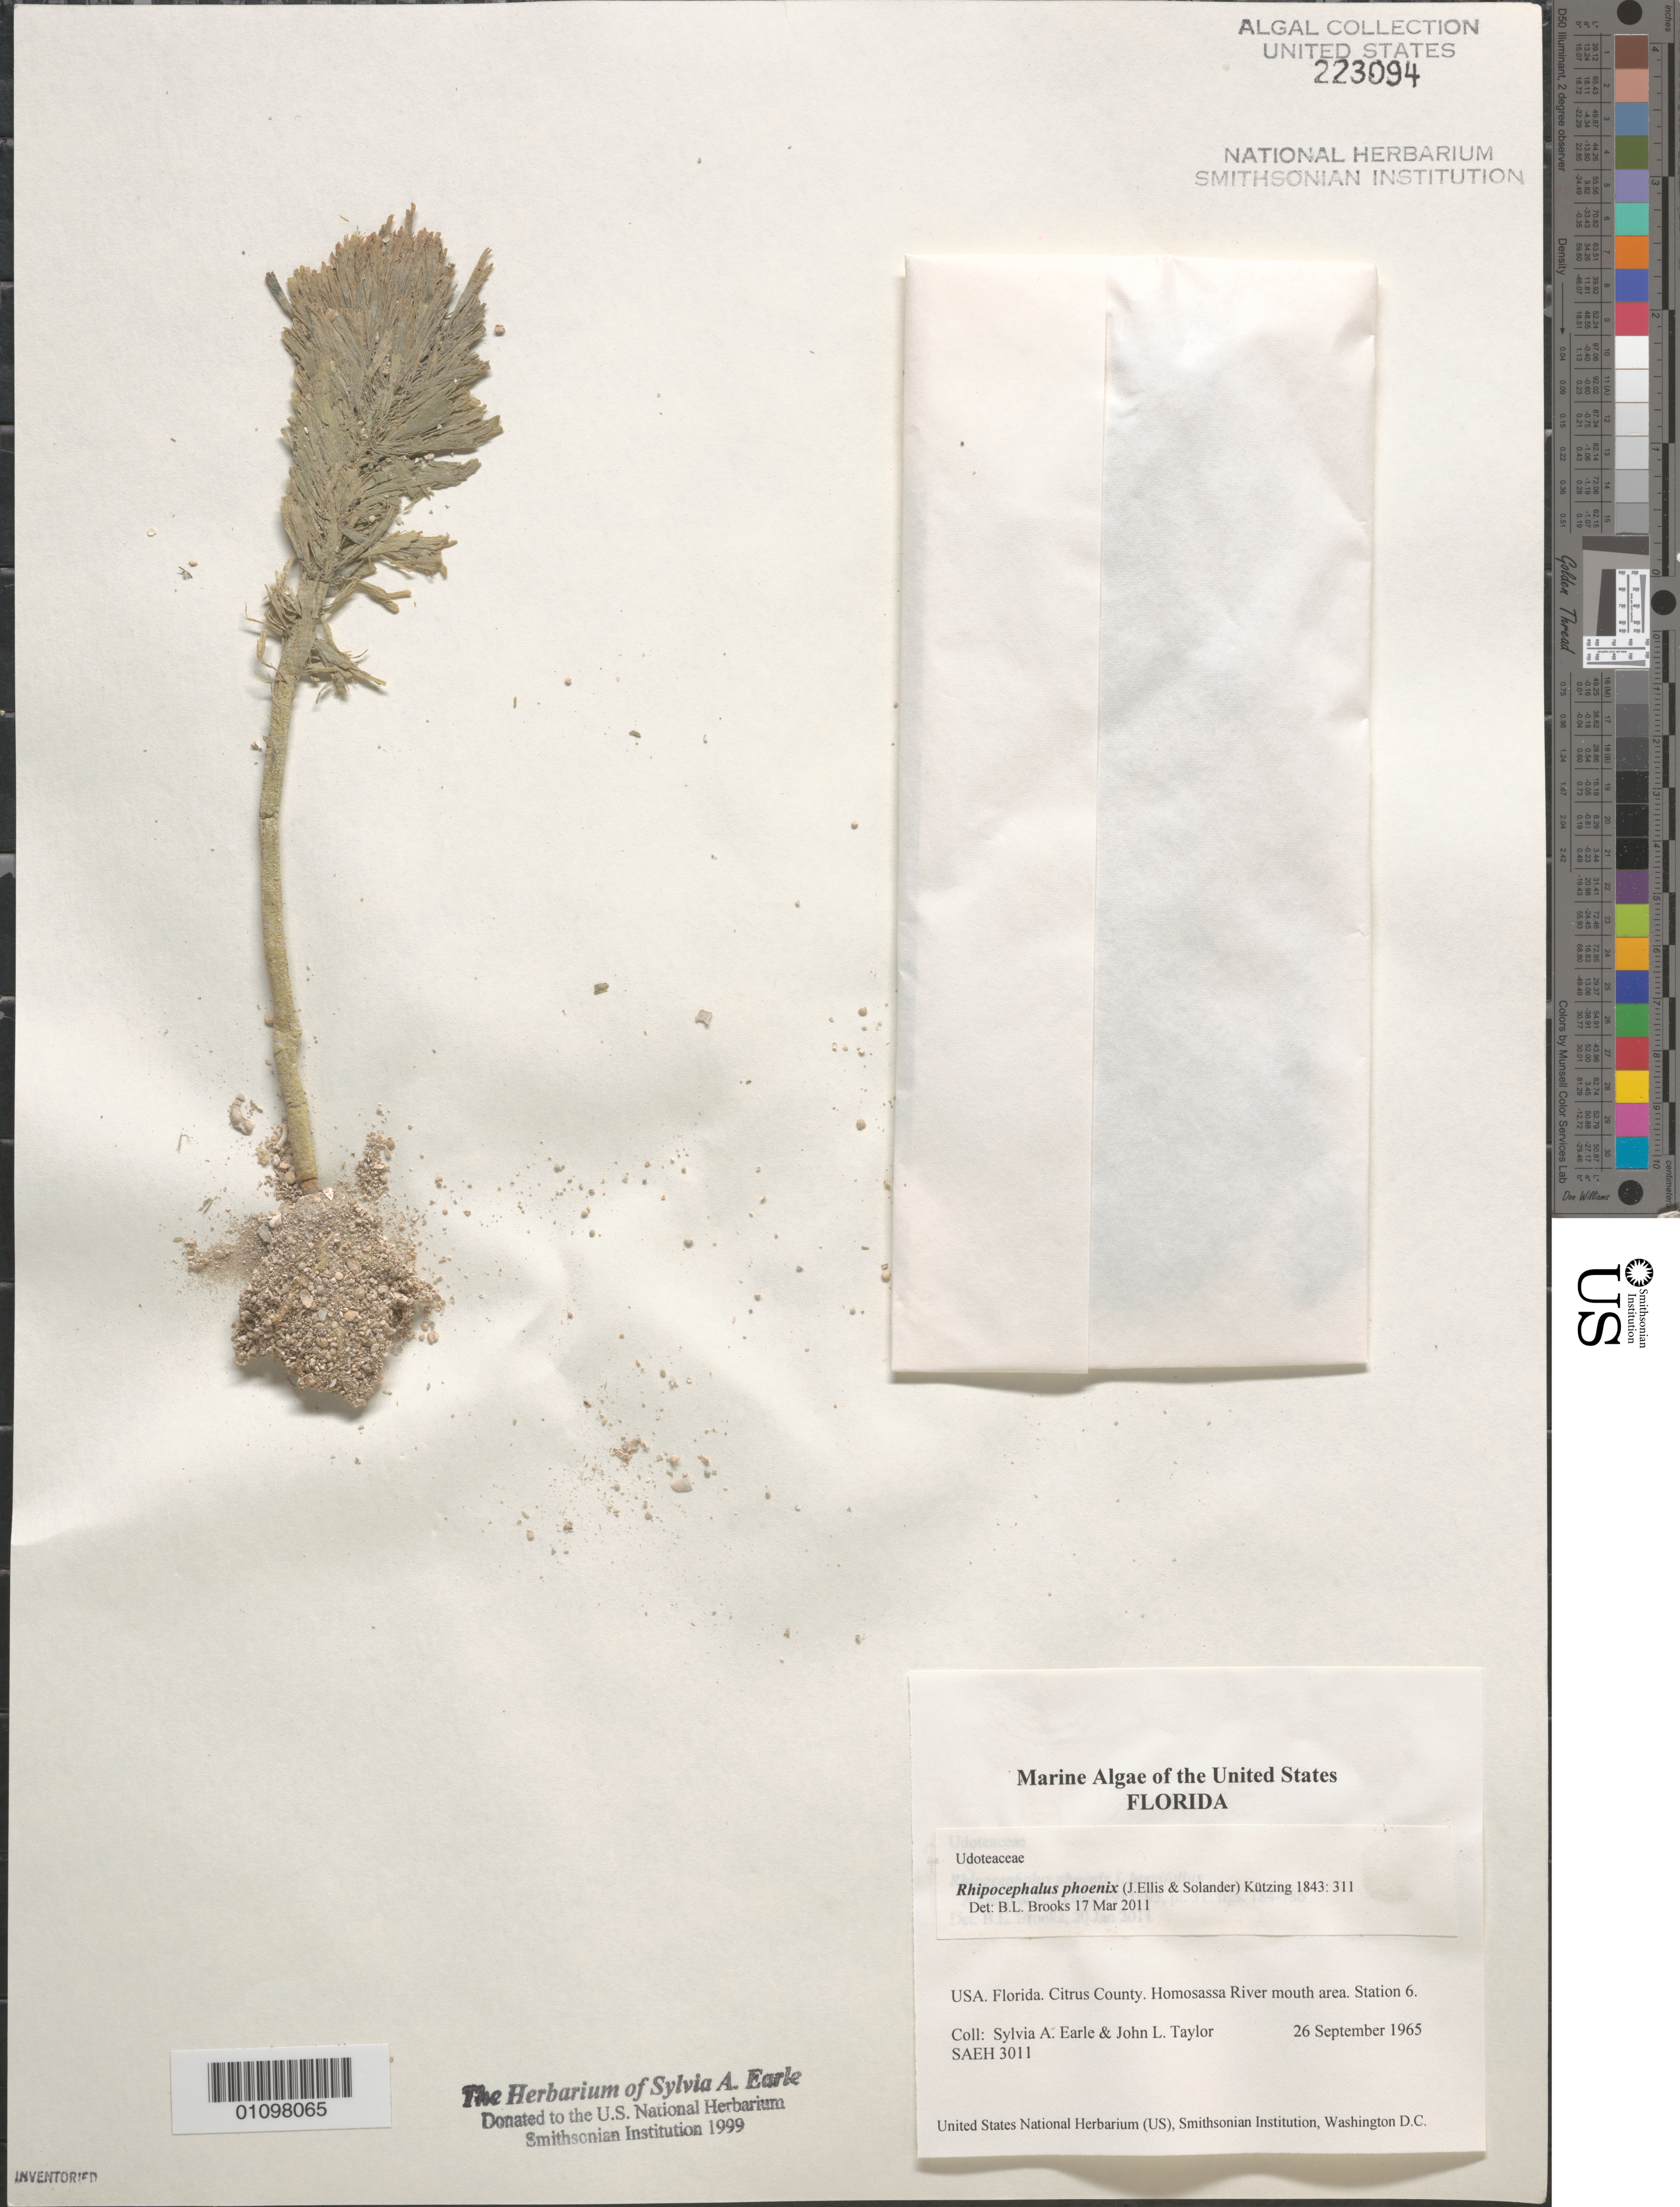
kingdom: Plantae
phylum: Chlorophyta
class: Ulvophyceae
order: Bryopsidales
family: Udoteaceae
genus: Rhipocephalus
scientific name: Rhipocephalus phoenix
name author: (J. Ellis & Sol.) Kütz.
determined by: Brooks, B. L., (BOT), Smithsonian Institution - National Museum of Natural History (UNITED STATES)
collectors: S. A. Earle & J. L. Taylor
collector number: SAEH 3011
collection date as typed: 26 Sep 1965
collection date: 1965-09-26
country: United States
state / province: Florida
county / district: Citrus County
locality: Station 6, Homosassa River mouth area, Gulf of Mexico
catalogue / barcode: US 223094